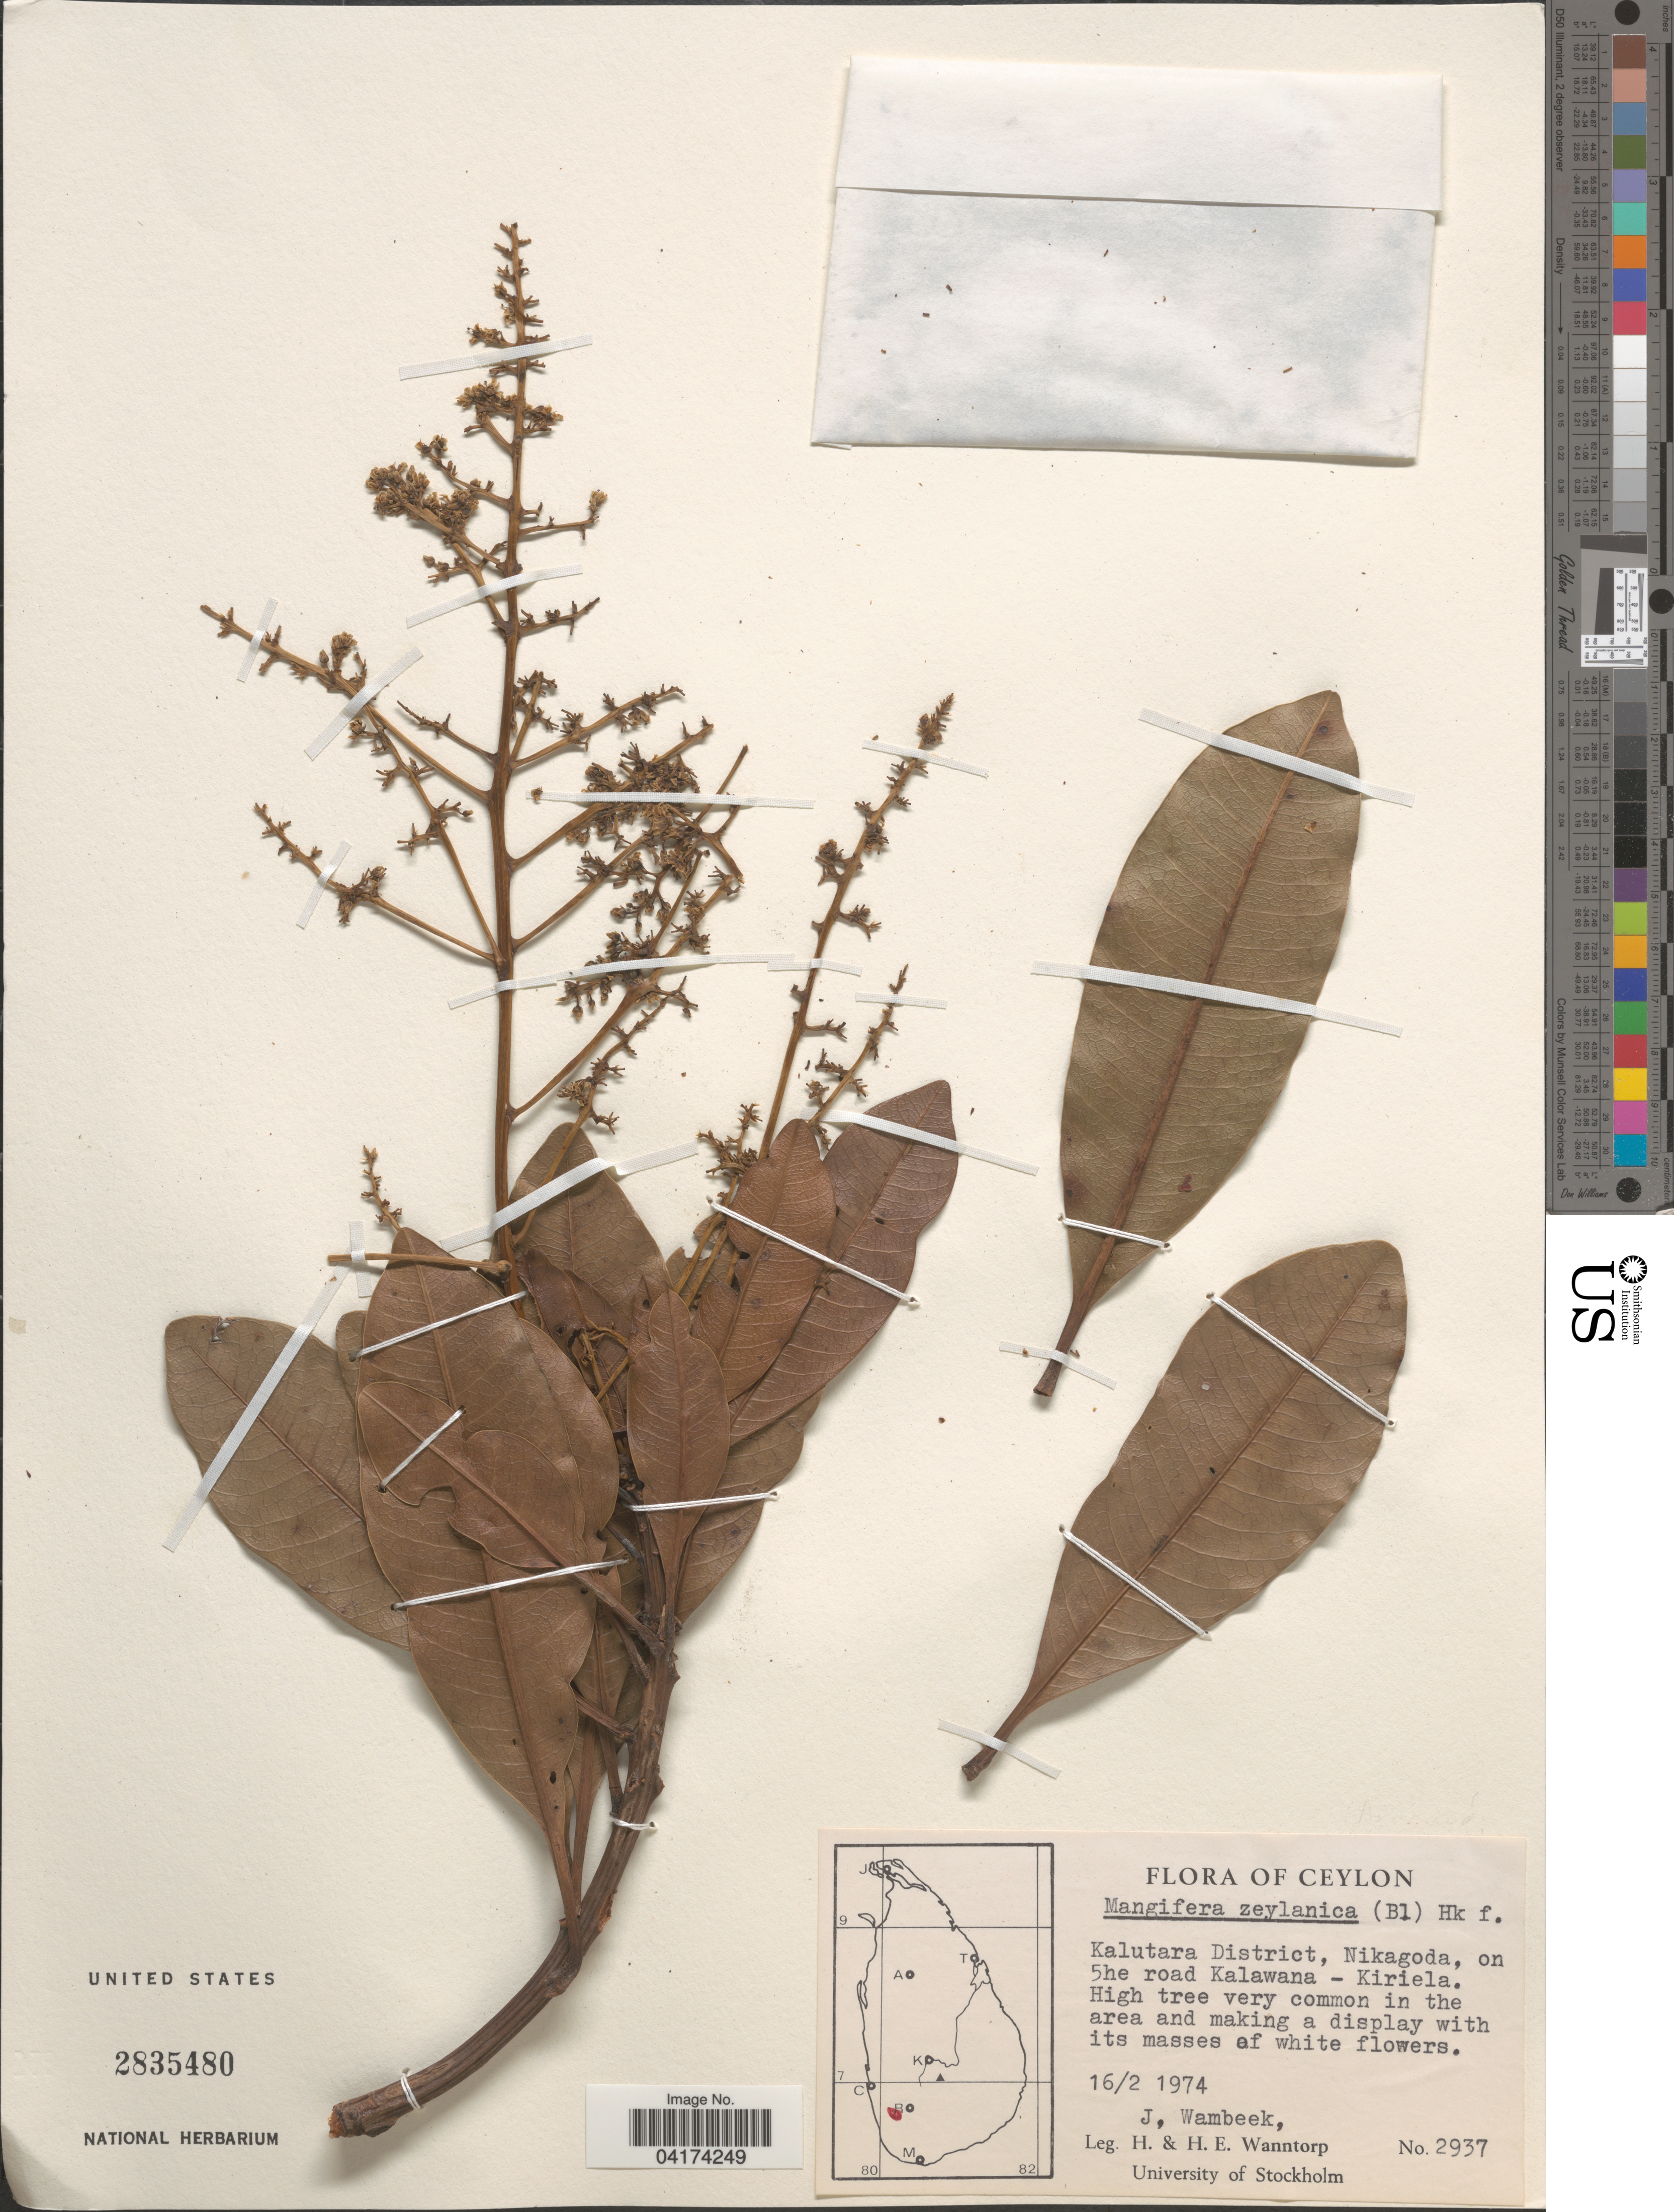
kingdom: Plantae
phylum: Tracheophyta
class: Magnoliopsida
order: Sapindales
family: Anacardiaceae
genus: Mangifera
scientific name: Mangifera zeylanica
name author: (Blume) Hook. f.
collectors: J. Wambeek, H. Wanntorp & H. Wanntorp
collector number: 2937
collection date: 1974-02-16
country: Sri Lanka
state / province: Western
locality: Ceylon. Kalutara District, Nikagoda, on 5he road Kalawana - Kiriela.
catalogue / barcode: US 2835480